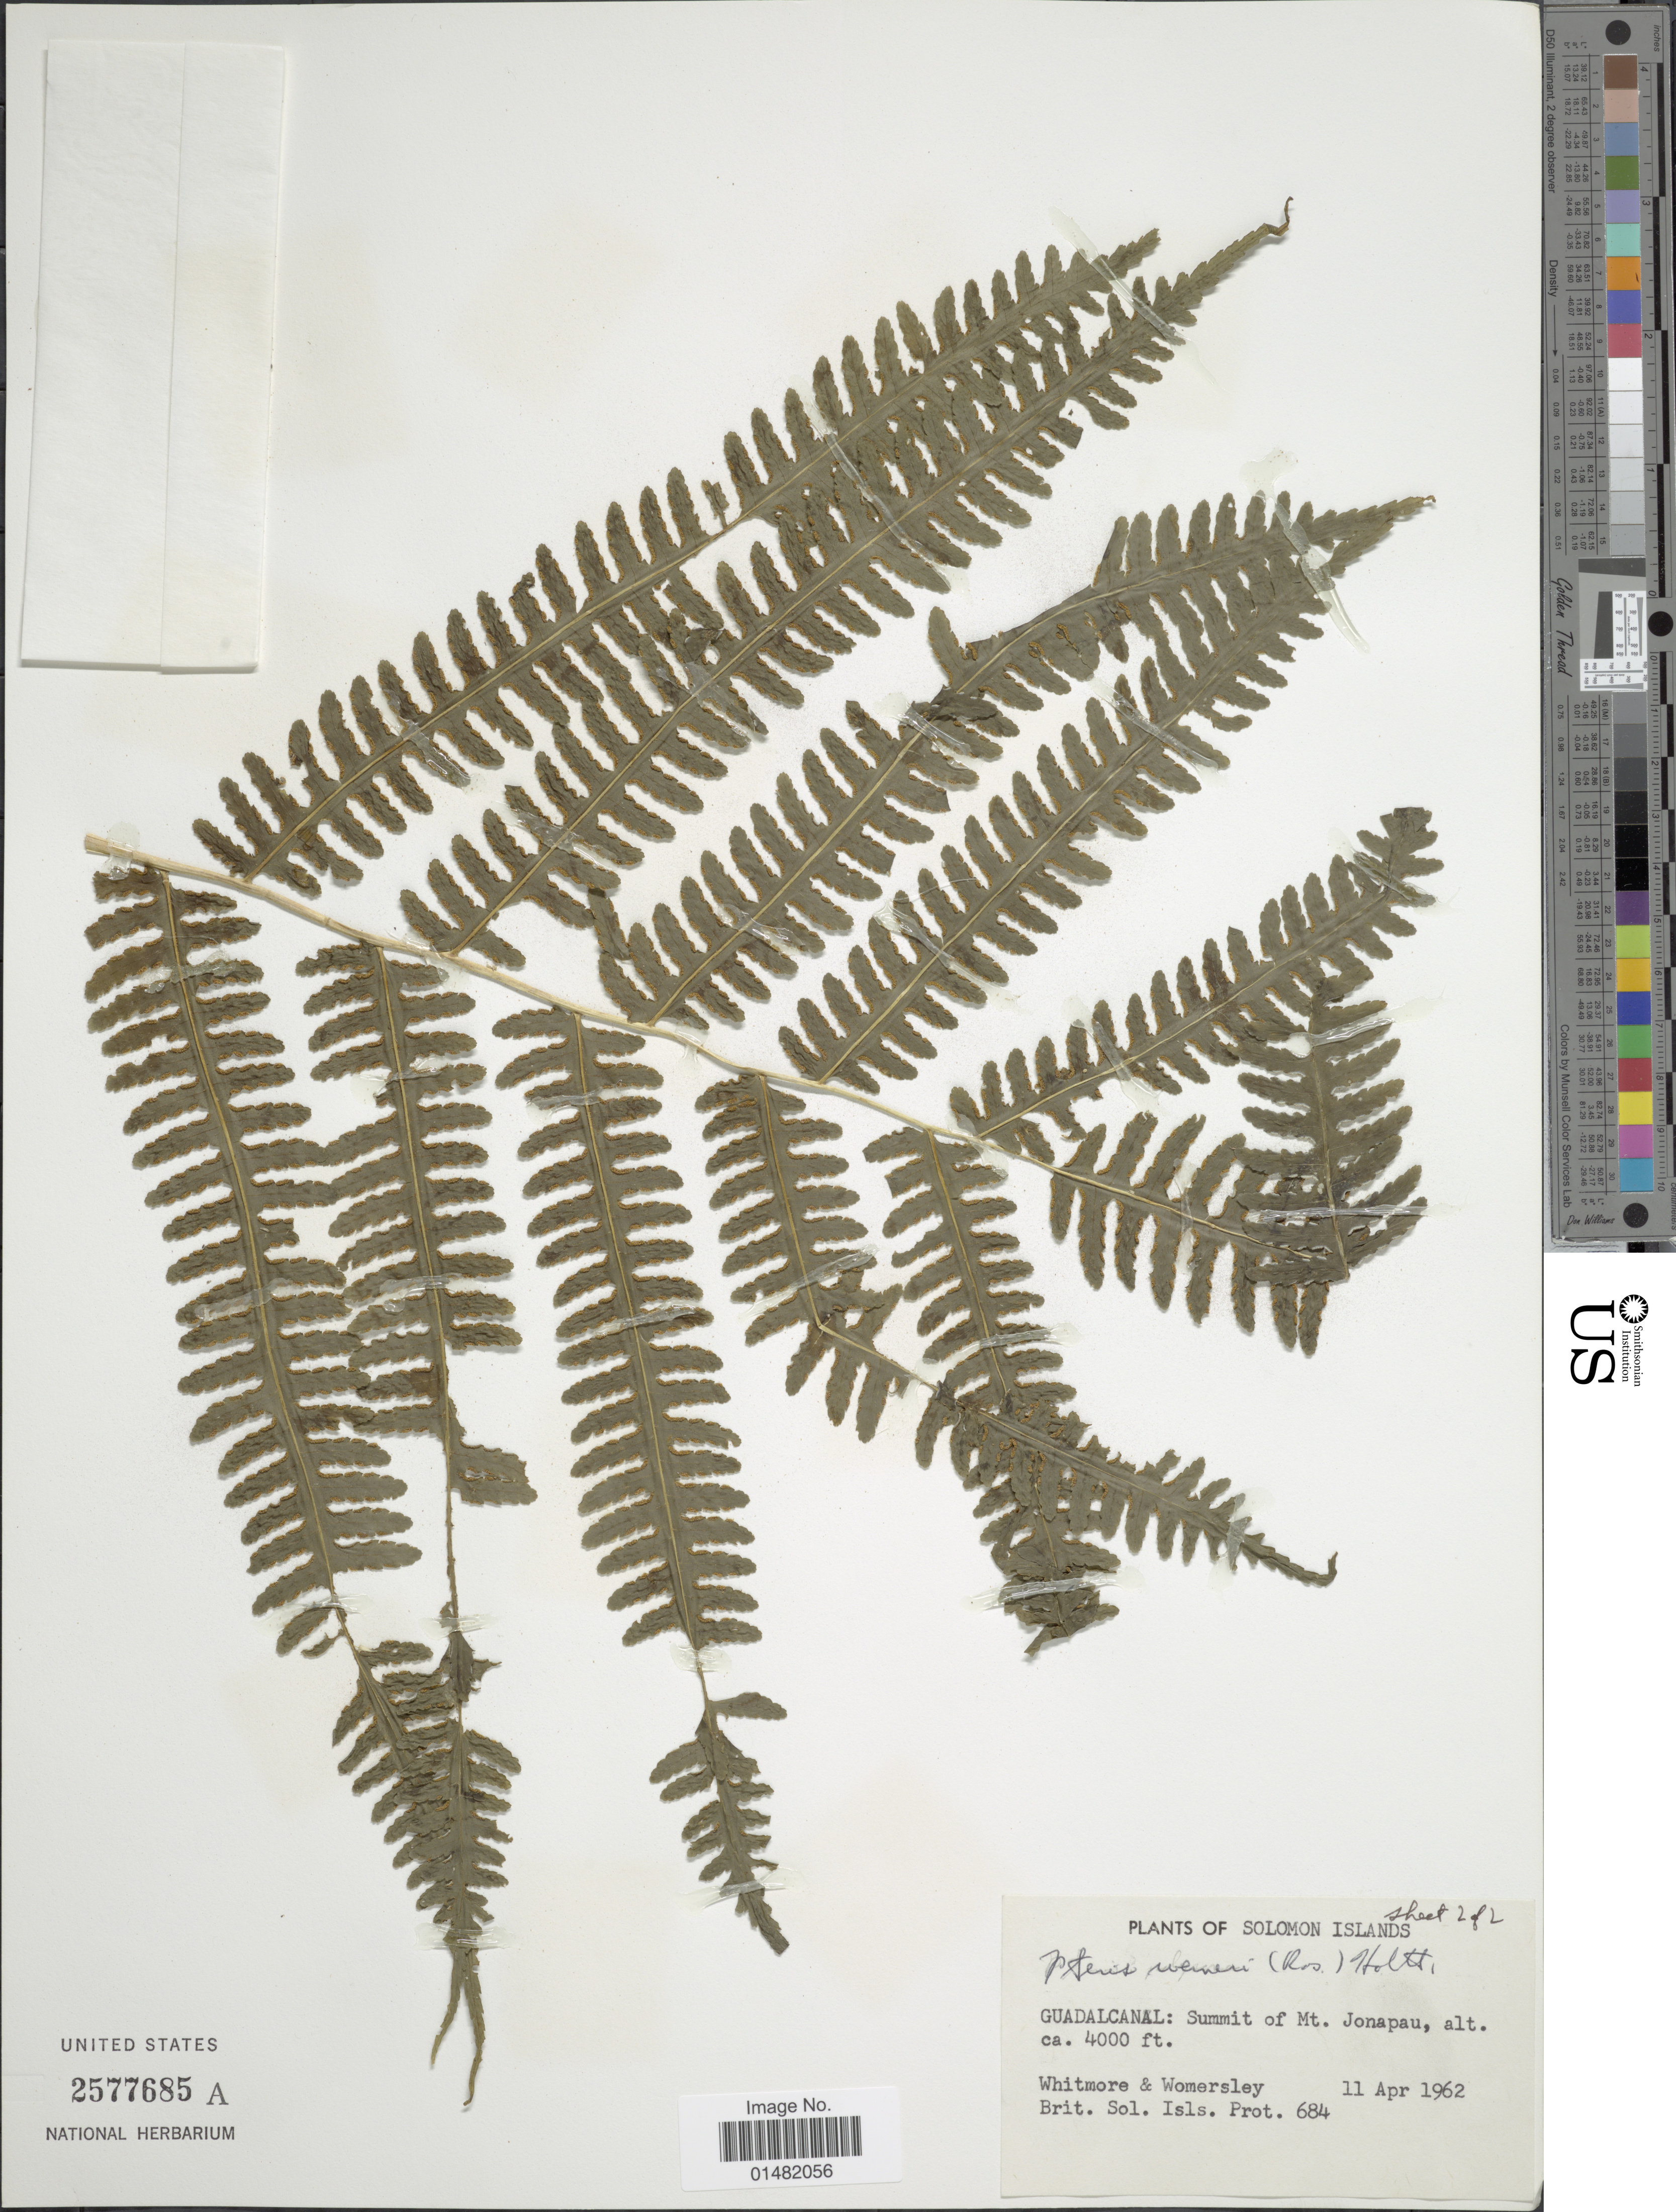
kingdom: Plantae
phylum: Tracheophyta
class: Polypodiopsida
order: Polypodiales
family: Pteridaceae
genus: Pteris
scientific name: Pteris werneri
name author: (Rosenst.) Holttum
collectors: -. Whitmore & Womersley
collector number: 684?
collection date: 1962-04-11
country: Solomon Islands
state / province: Solomon Islands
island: Guadalcanal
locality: Guadalcanal: Summit of Mt. Jonapau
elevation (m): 1219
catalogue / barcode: US 2577685A